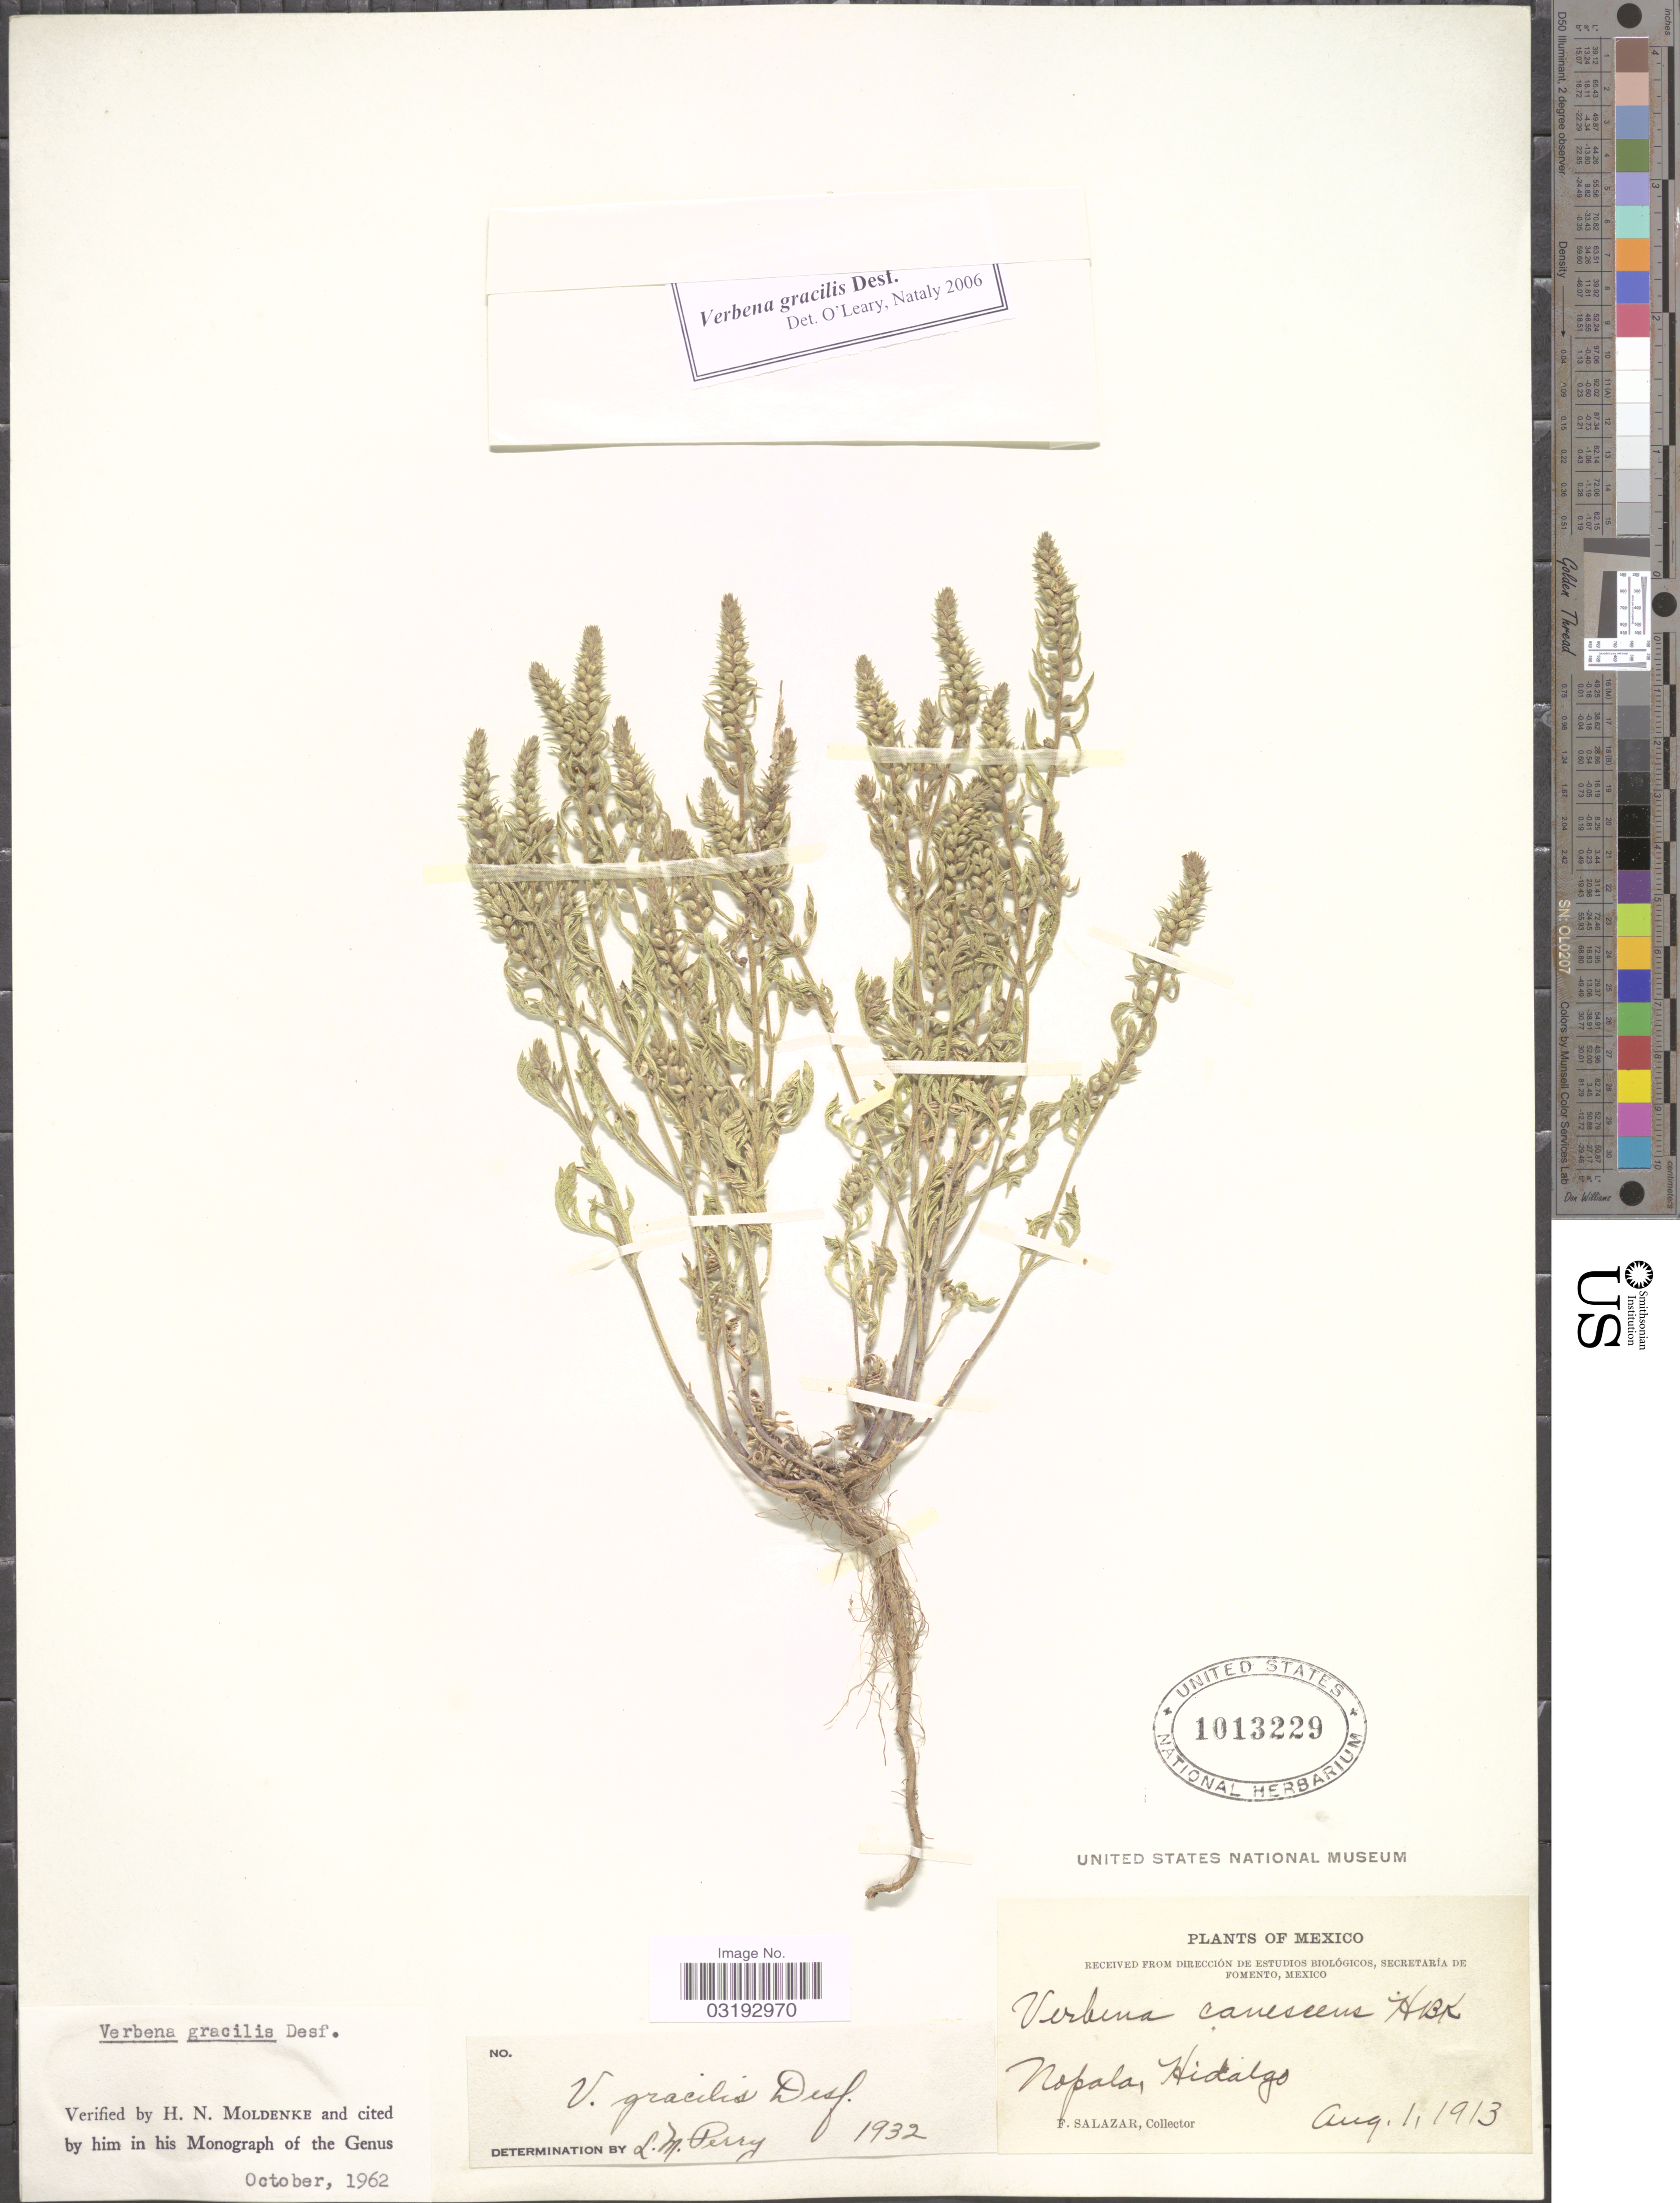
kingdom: Plantae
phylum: Tracheophyta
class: Magnoliopsida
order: Lamiales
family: Verbenaceae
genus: Verbena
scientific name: Verbena gracilis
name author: Desf.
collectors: F. Salazar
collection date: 1913-08-01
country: Mexico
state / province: Hidalgo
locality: Nopala.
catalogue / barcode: US 1013229